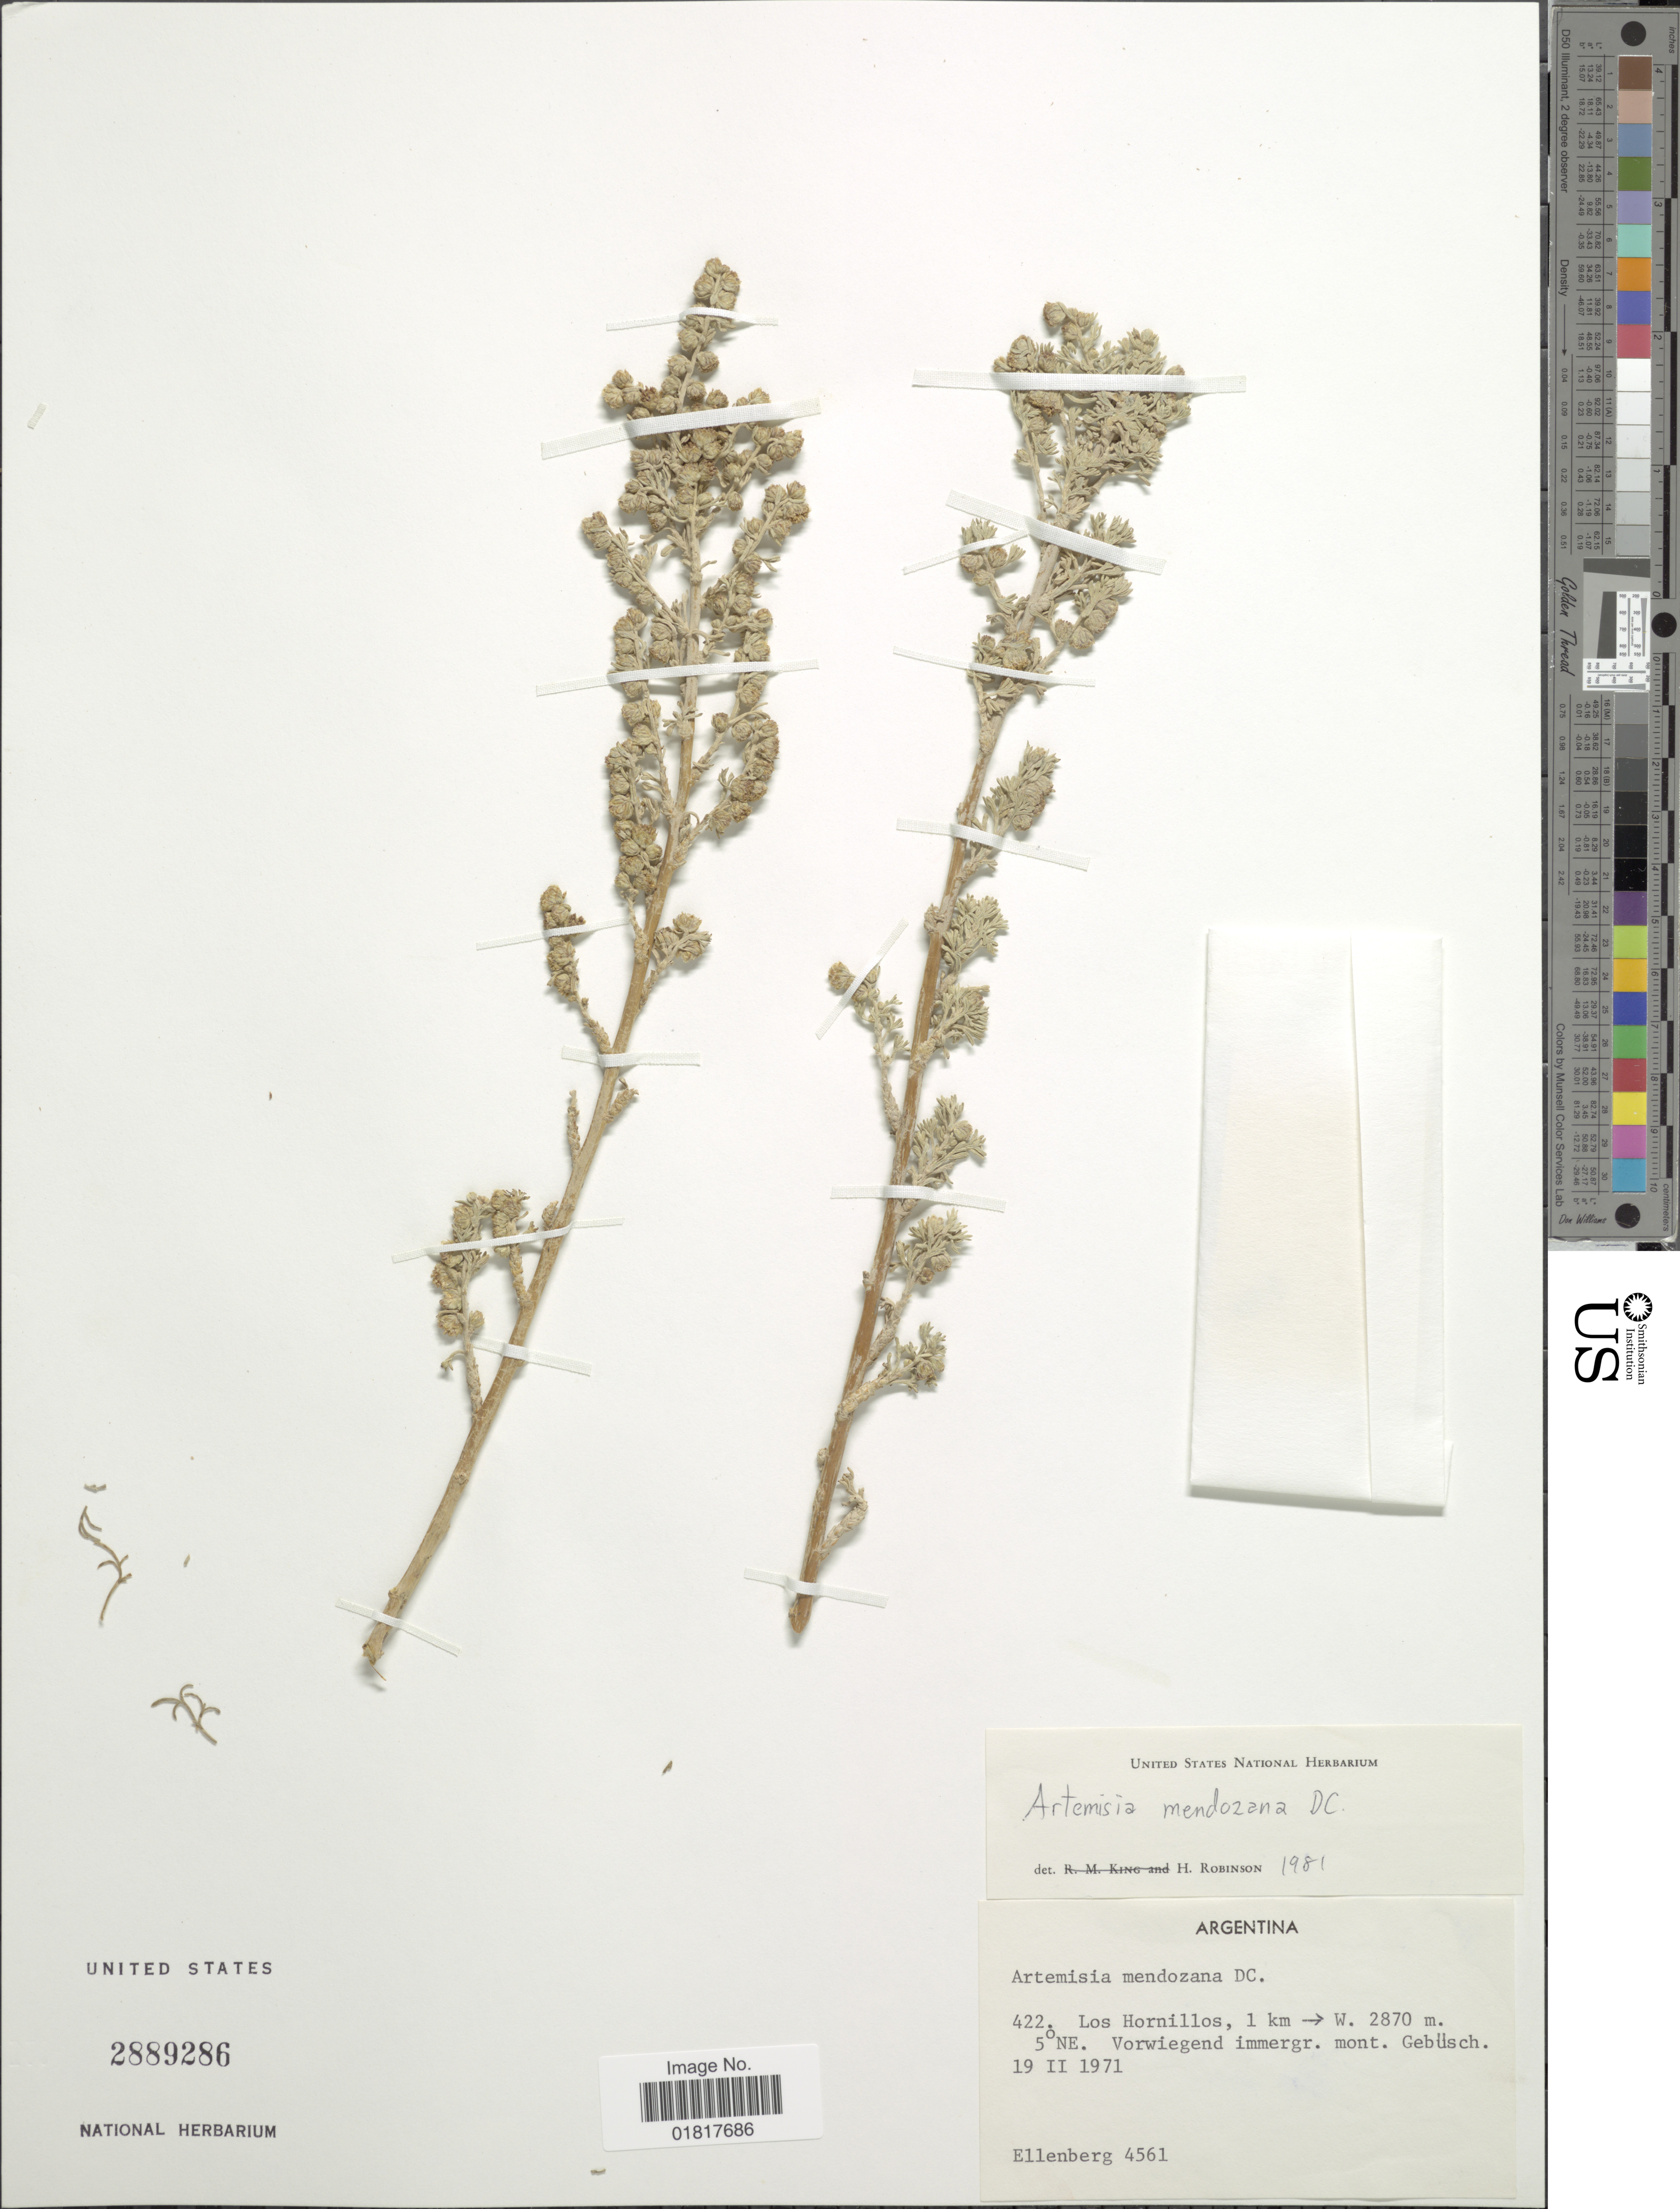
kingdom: Plantae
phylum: Tracheophyta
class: Magnoliopsida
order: Asterales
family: Asteraceae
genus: Artemisia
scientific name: Artemisia mendozana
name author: DC.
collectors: Ellenberg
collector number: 4561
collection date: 1971-02-19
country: Argentina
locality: Los Hornillos, 1 km - W. 5° NE. Vorwiegen immergr. mont Gebüsch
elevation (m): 2870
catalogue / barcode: US 2889286